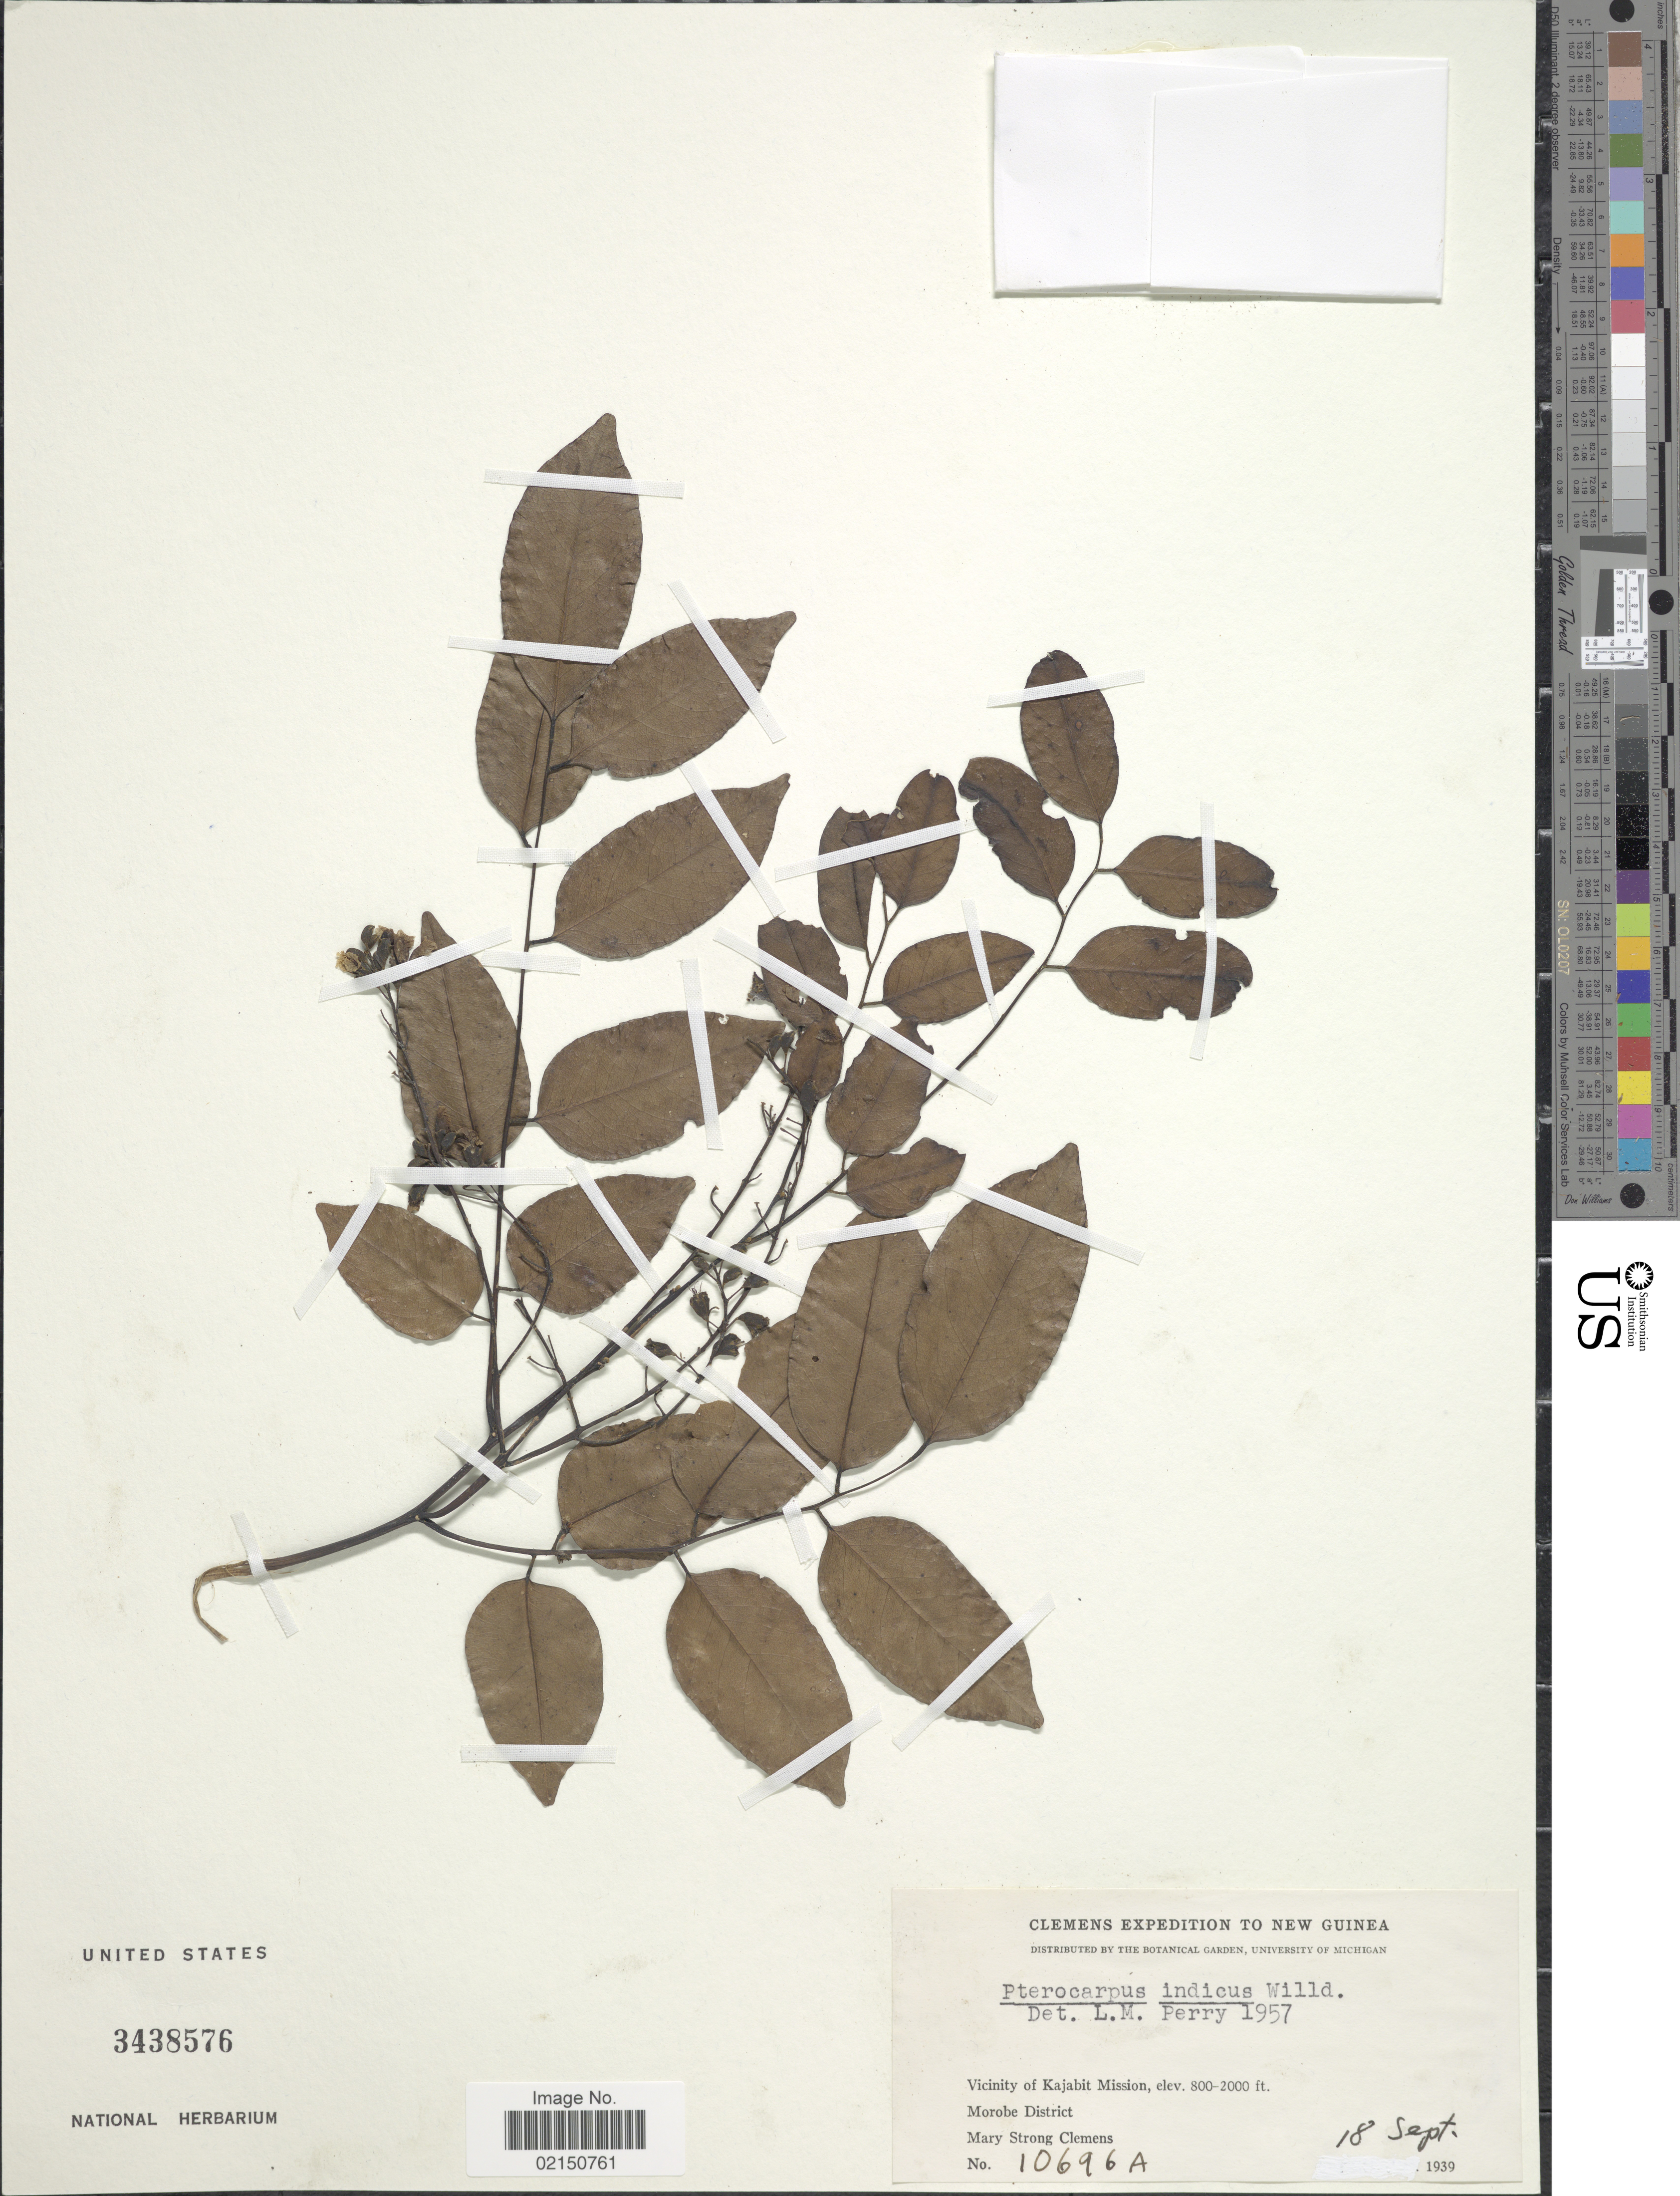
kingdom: Plantae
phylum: Tracheophyta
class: Magnoliopsida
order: Fabales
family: Fabaceae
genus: Pterocarpus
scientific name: Pterocarpus indicus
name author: Willd.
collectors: M. S. Clemens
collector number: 10696A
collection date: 1939-09-18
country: Papua New Guinea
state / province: Morobe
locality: New Guinea. Vicinity of Kajabit Mission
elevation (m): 244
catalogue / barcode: US 3438576